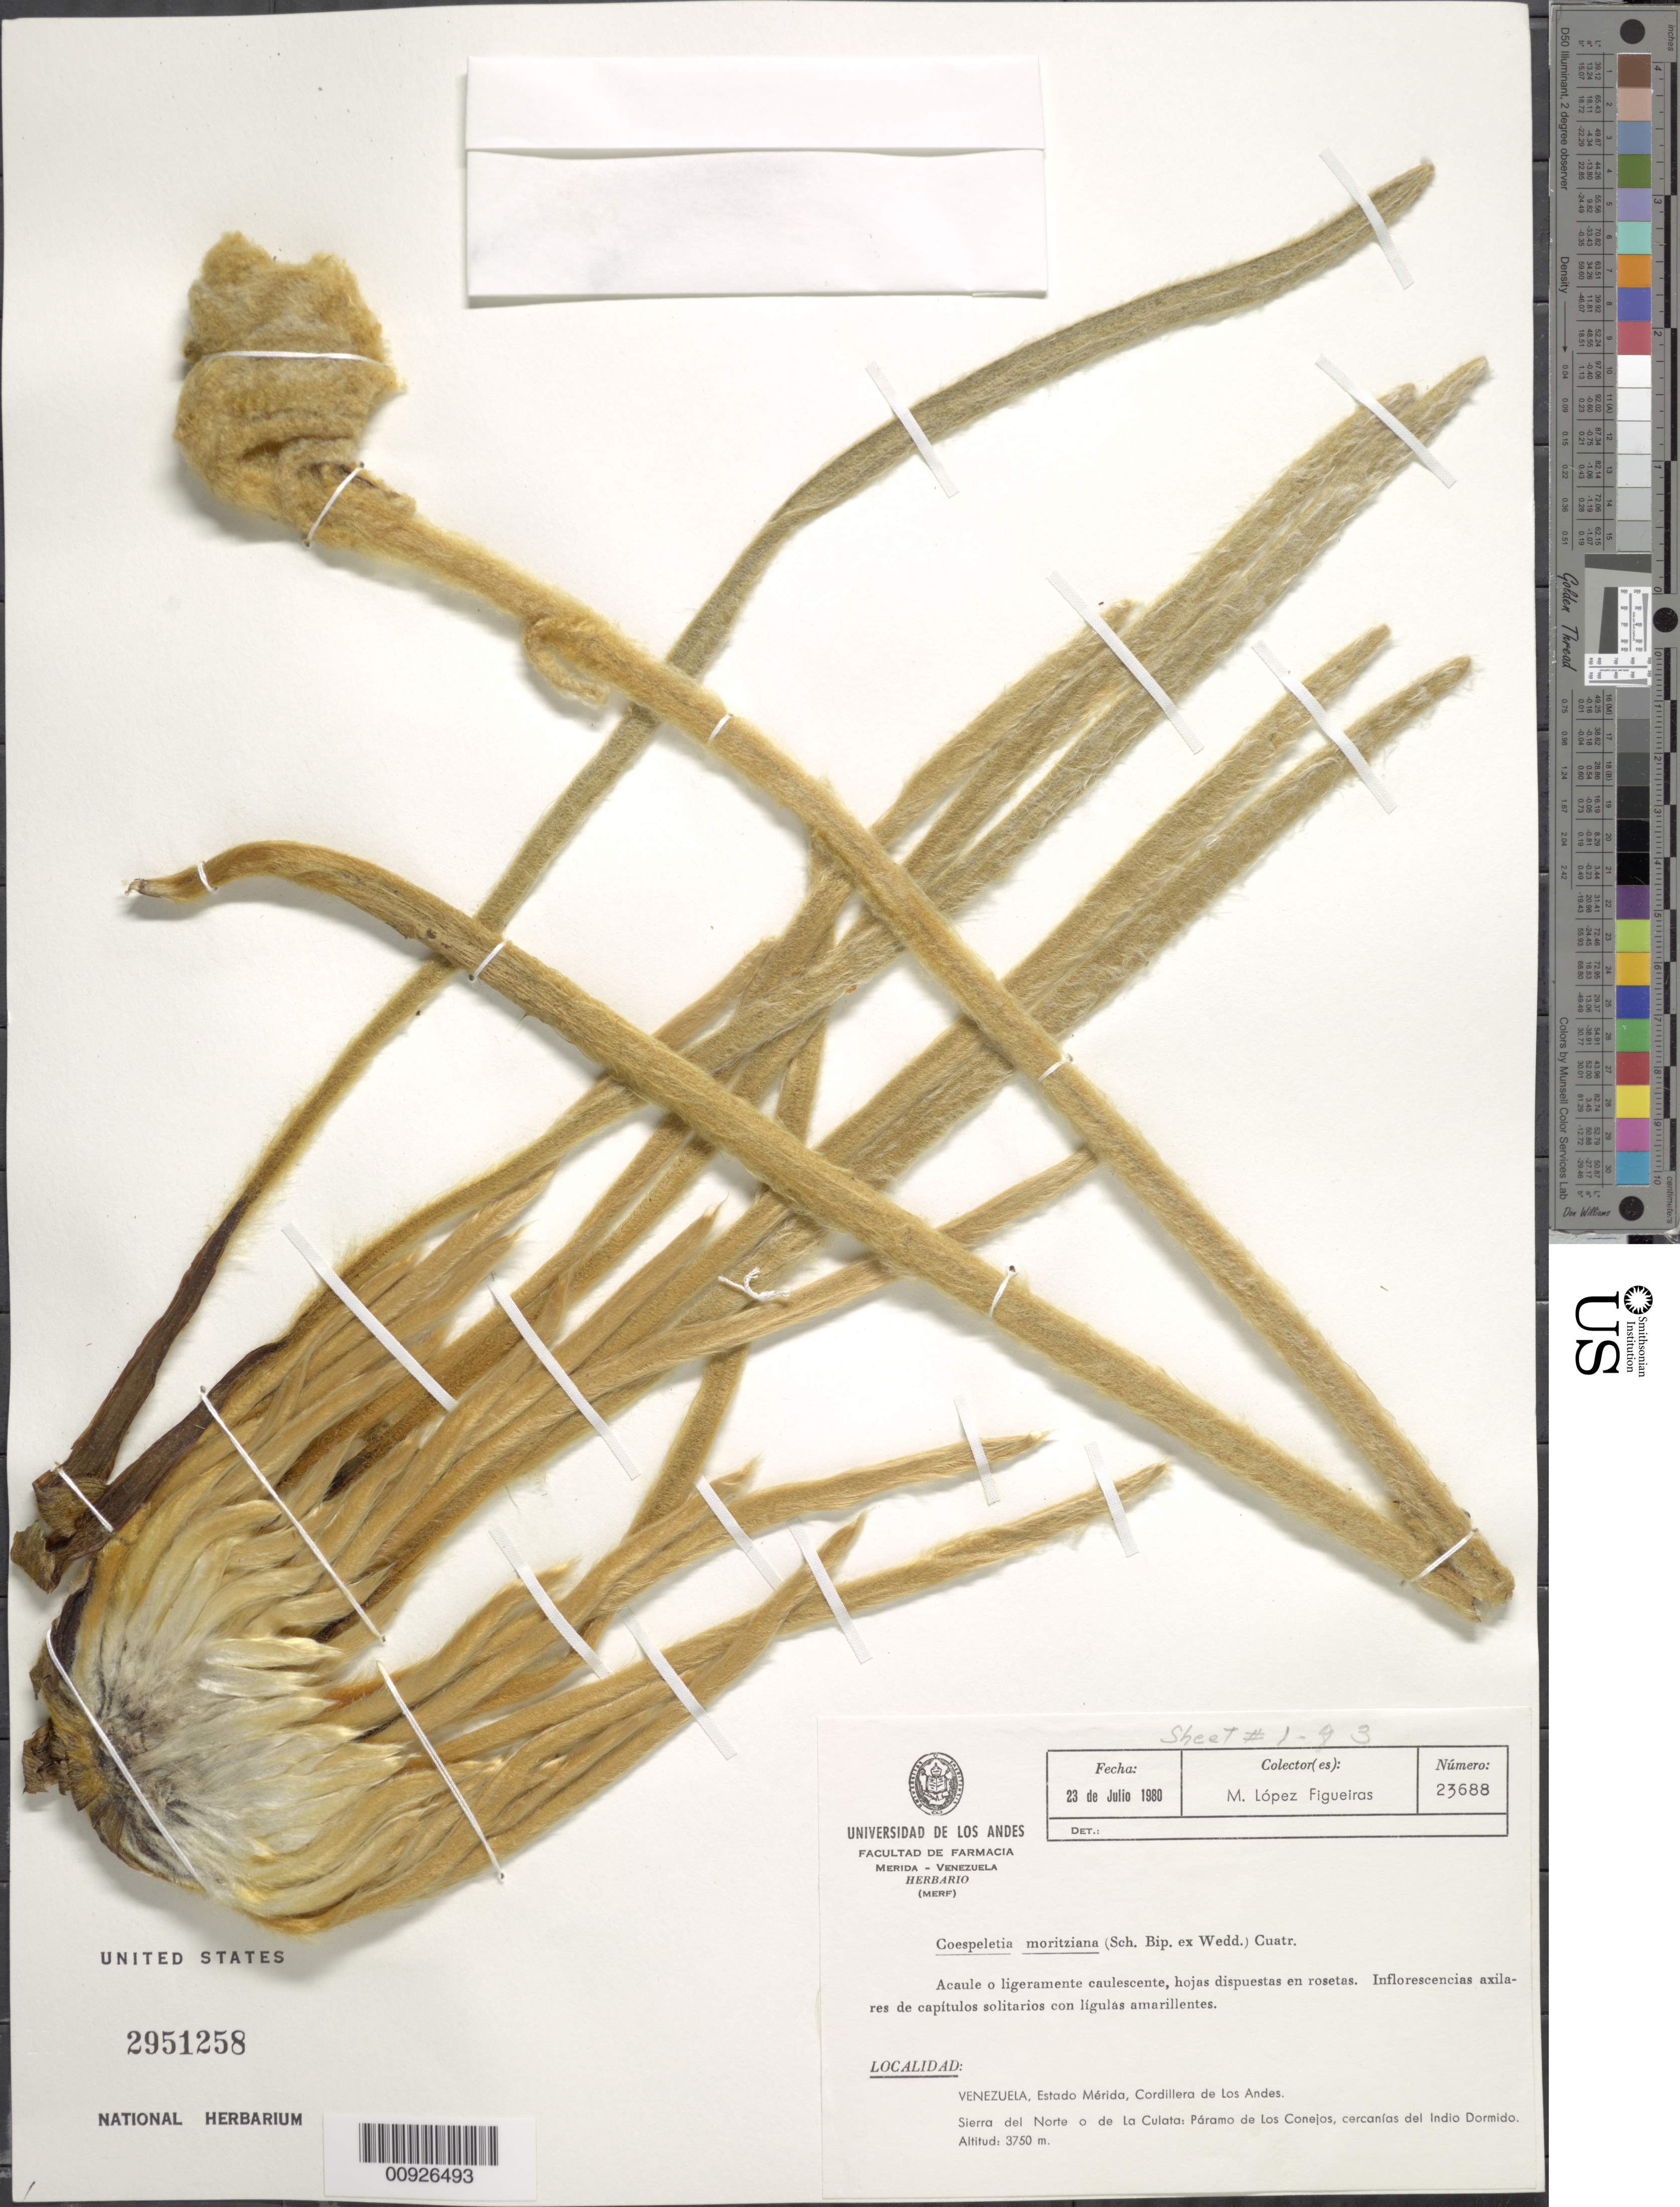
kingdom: Plantae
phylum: Tracheophyta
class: Magnoliopsida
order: Asterales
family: Asteraceae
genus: Coespeletia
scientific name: Coespeletia moritziana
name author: (Sch. Bip. ex Wedd.) Cuatrec.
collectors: M. López Figueiras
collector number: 23688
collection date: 1980-07-23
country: Venezuela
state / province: Mérida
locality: Páramo de los Conejos. Sierra del Norte o de la Culata: cercanías del Indio Dormido.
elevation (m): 3750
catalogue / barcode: US 2951258